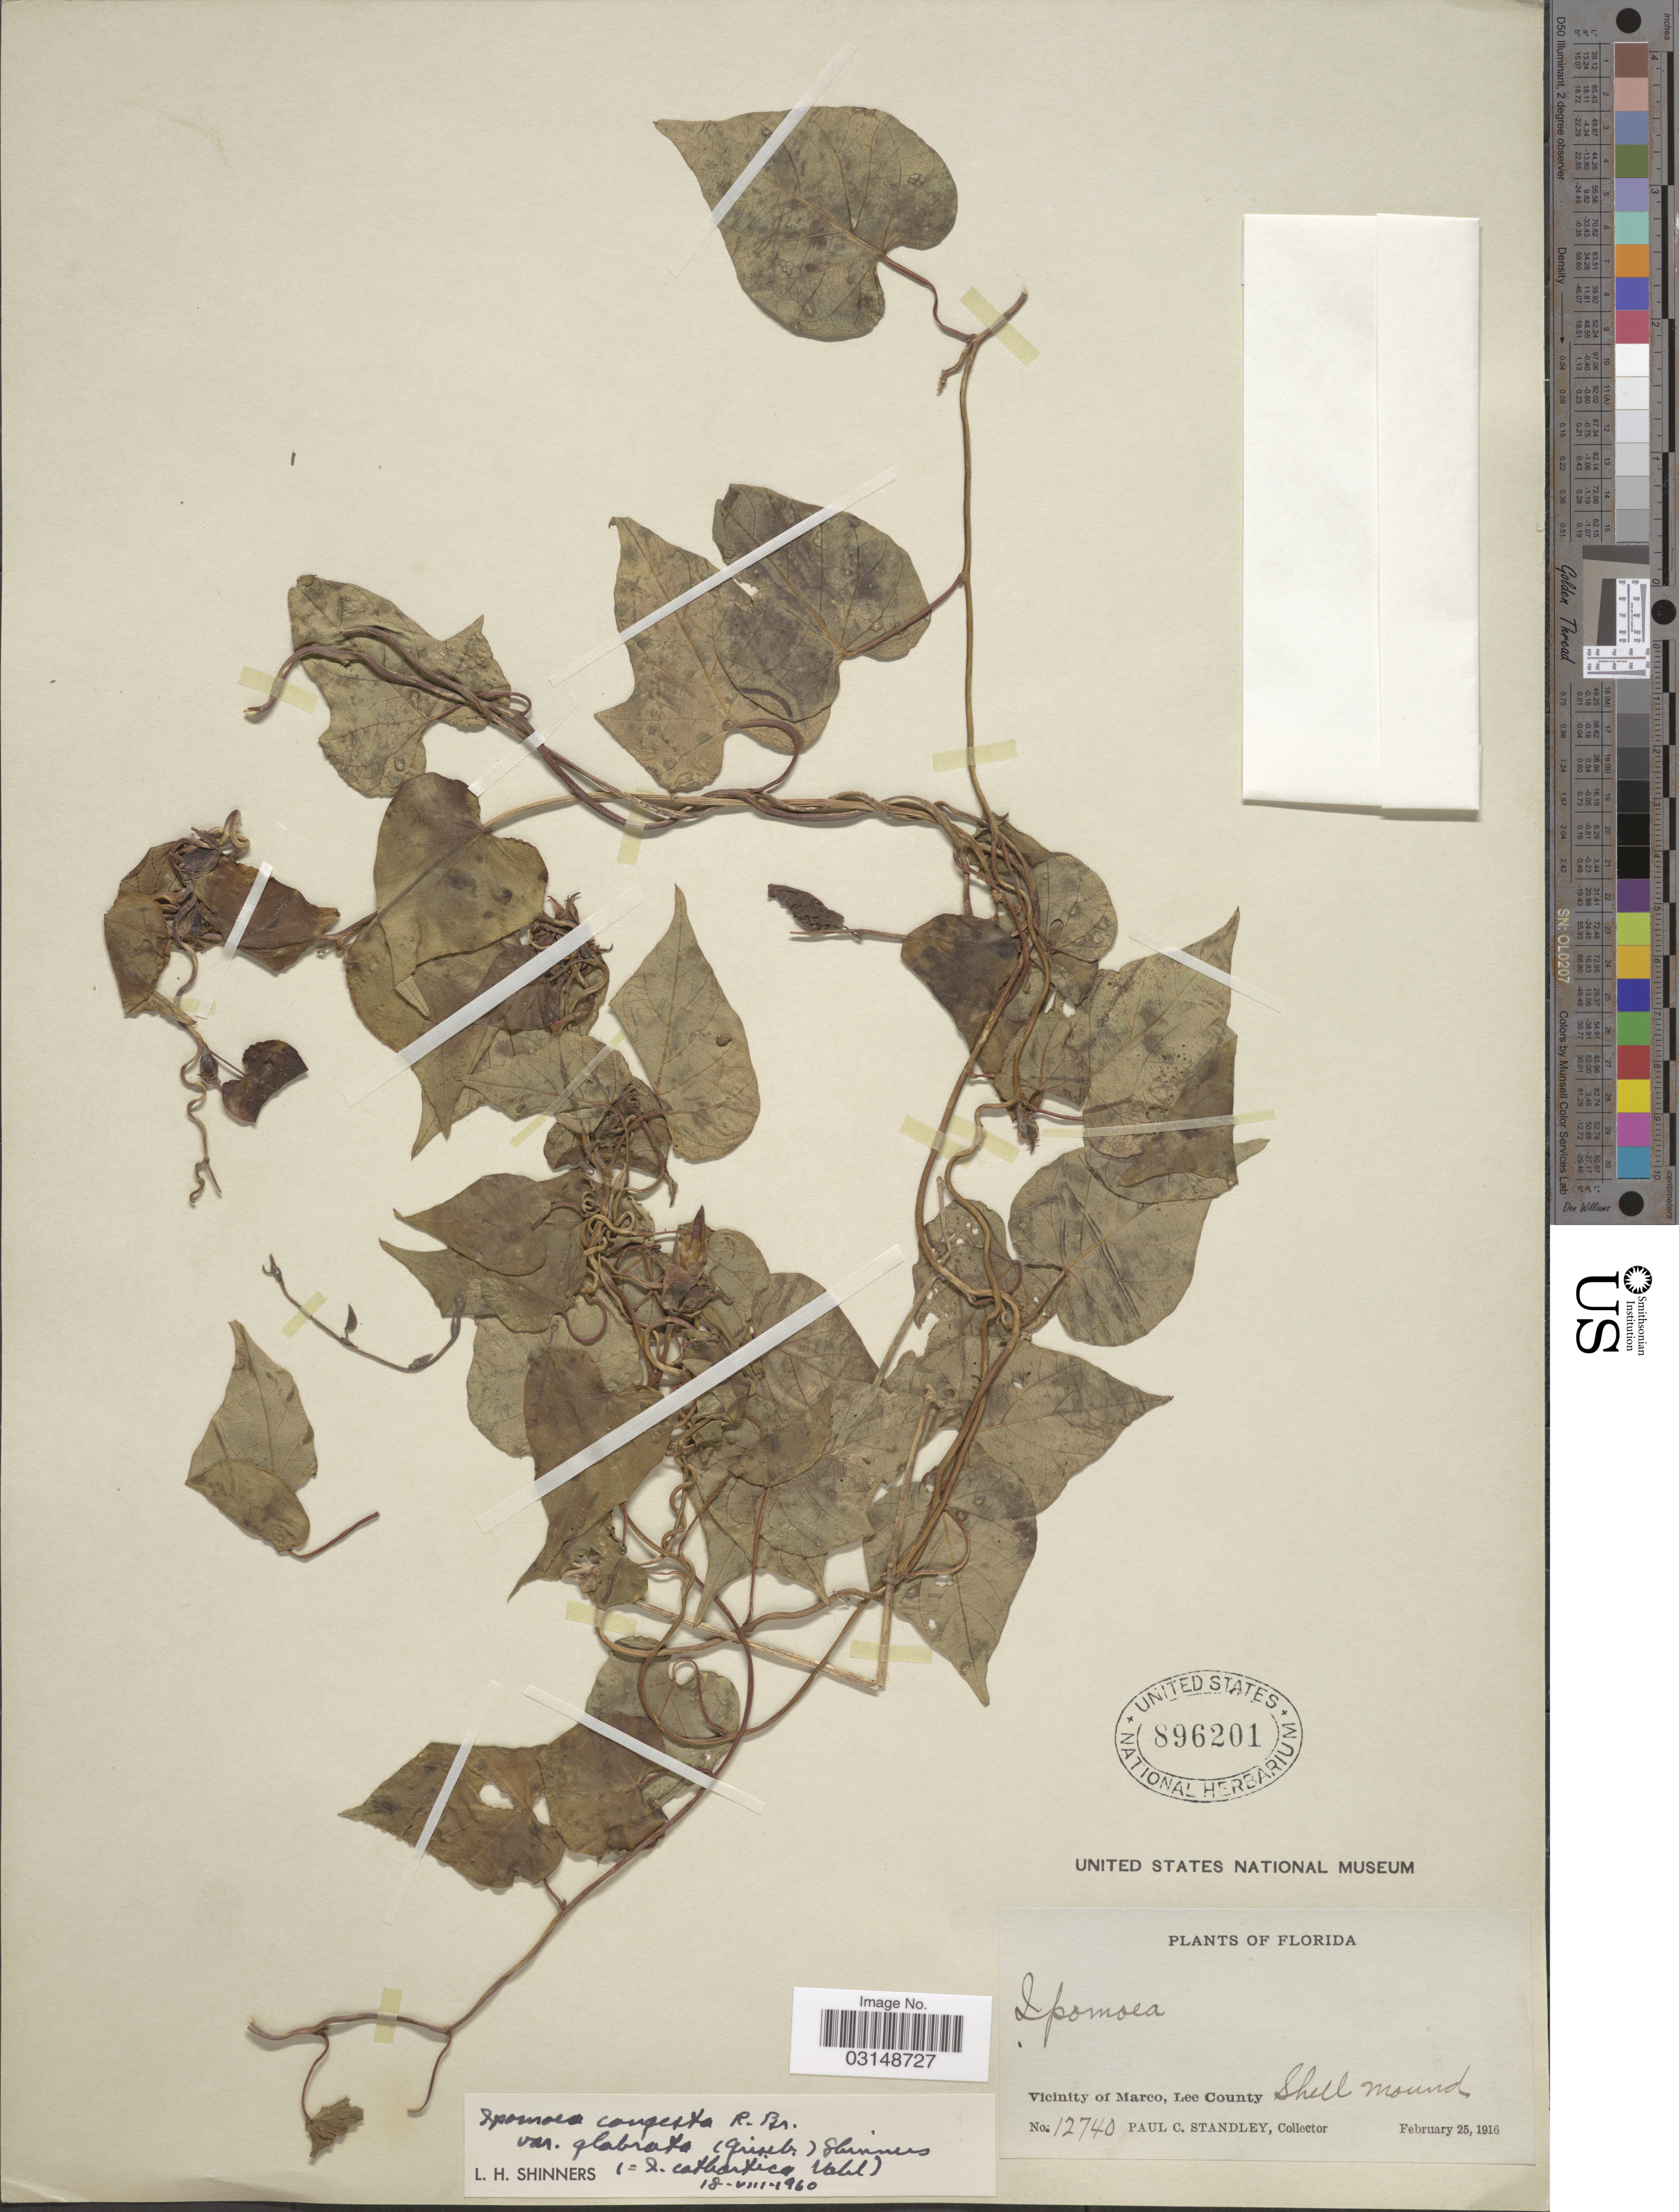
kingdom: Plantae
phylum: Tracheophyta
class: Magnoliopsida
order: Solanales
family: Convolvulaceae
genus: Ipomoea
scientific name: Ipomoea indica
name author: (Burm.) Merr.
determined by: Strong, Mark T., (BOT), Smithsonian Institution - National Museum of Natural History (UNITED STATES)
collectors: P. C. Standley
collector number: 12740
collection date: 1916-02-25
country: United States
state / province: Florida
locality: Vicinity of Marco, Lee County.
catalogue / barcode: US 896201